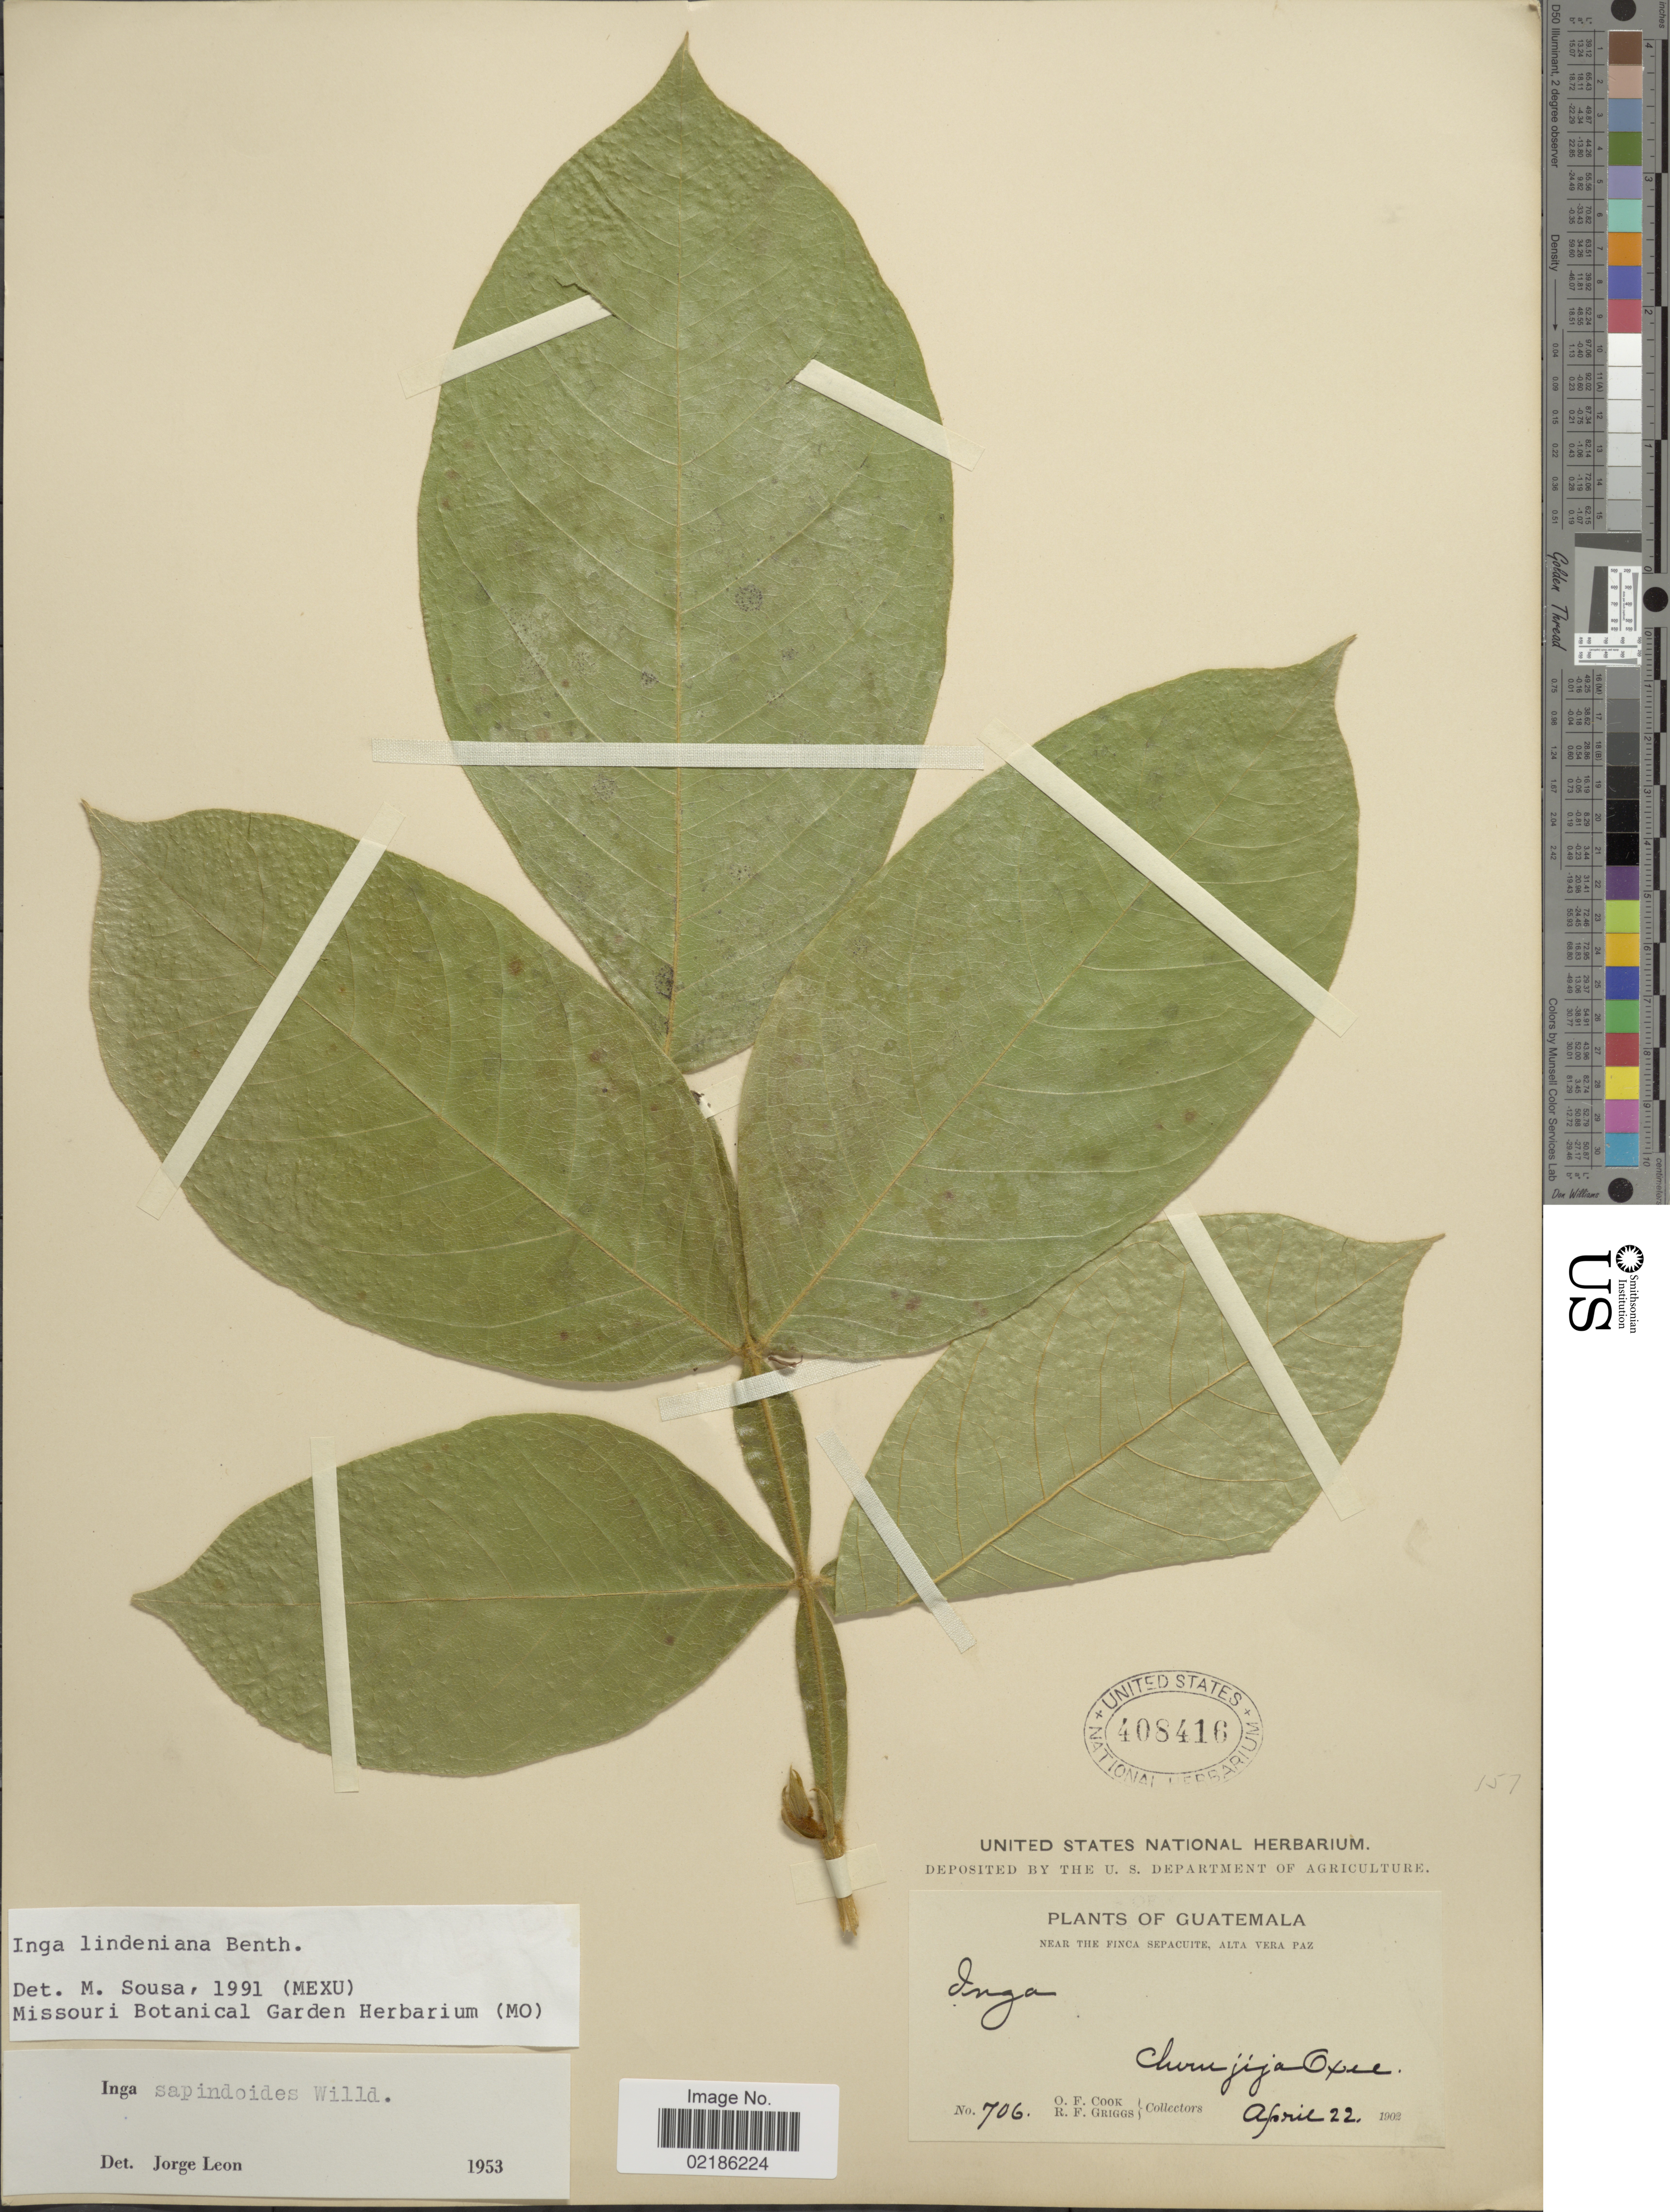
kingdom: Plantae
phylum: Tracheophyta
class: Magnoliopsida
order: Fabales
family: Fabaceae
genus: Inga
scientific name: Inga lindeniana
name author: Benth.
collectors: O. F. Cook & R. F. Griggs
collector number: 706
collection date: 1902-04-22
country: Guatemala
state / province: Alta Verapaz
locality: Near the Finca Sepacuite, Alta Vera Paz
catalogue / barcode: US 408416